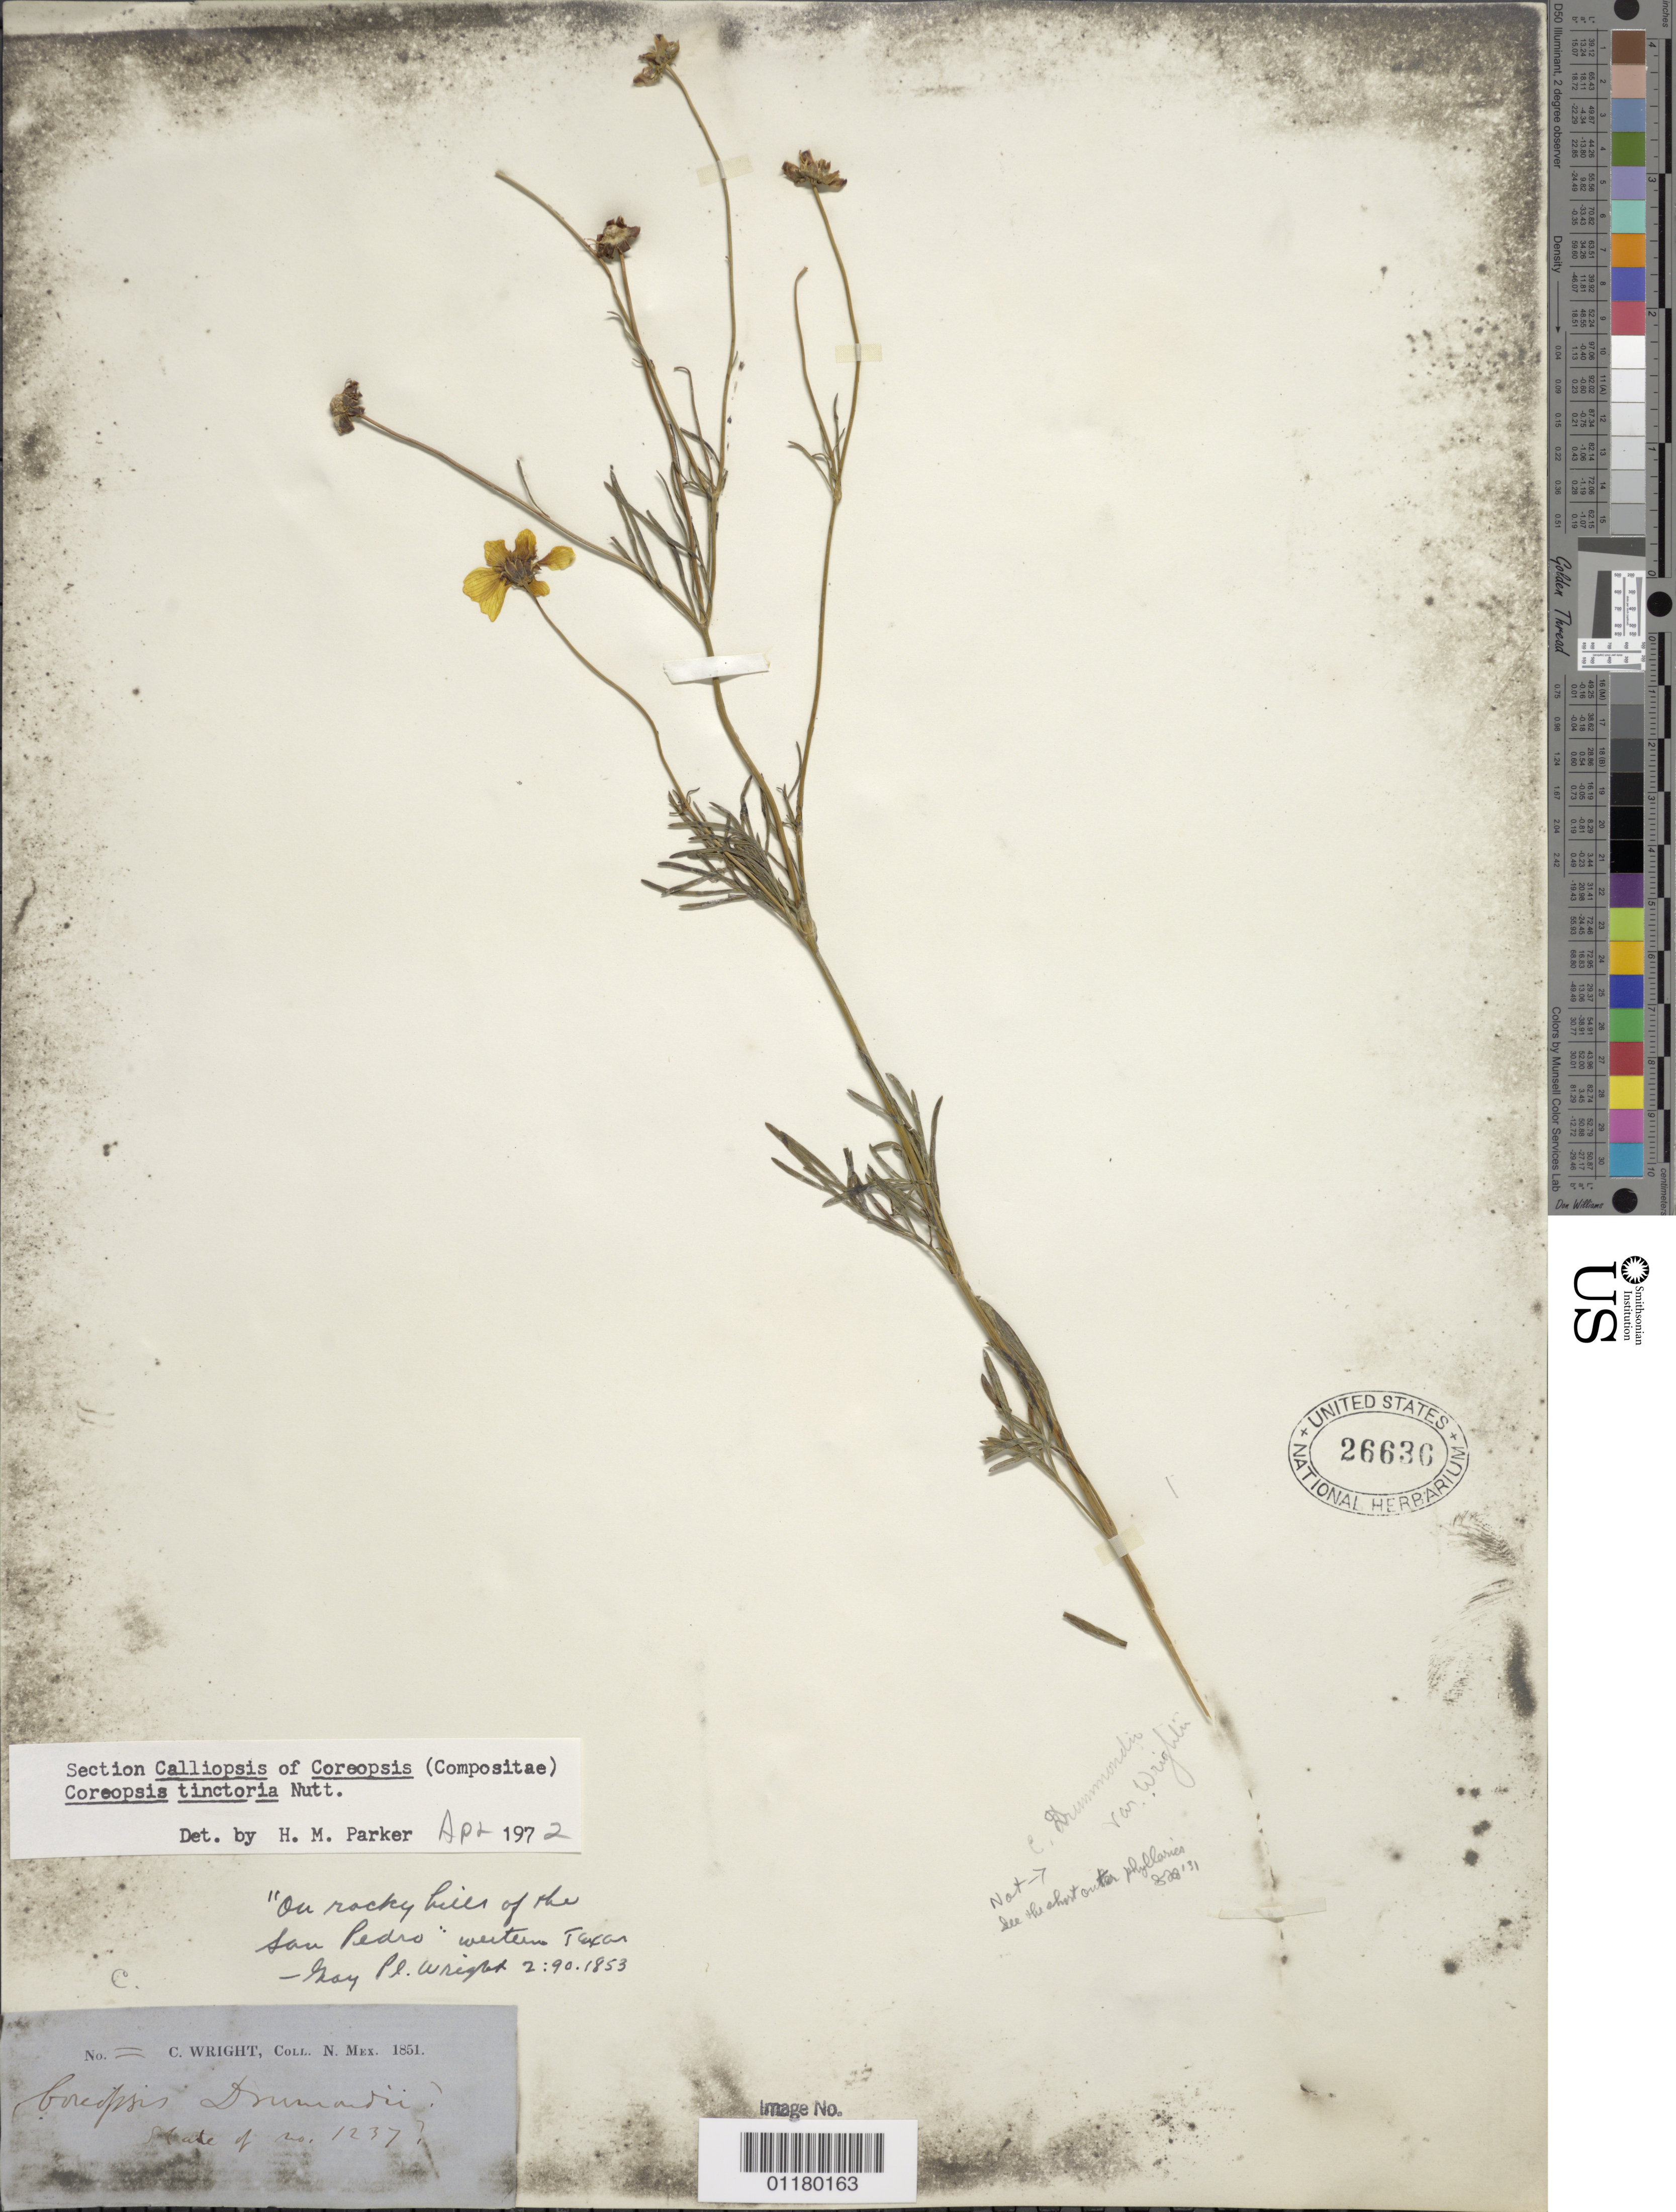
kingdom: Plantae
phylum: Tracheophyta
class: Magnoliopsida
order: Asterales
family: Asteraceae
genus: Coreopsis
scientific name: Coreopsis tinctoria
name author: Nutt.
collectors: C. Wright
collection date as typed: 1851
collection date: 1851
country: United States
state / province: New Mexico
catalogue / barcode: US 26636